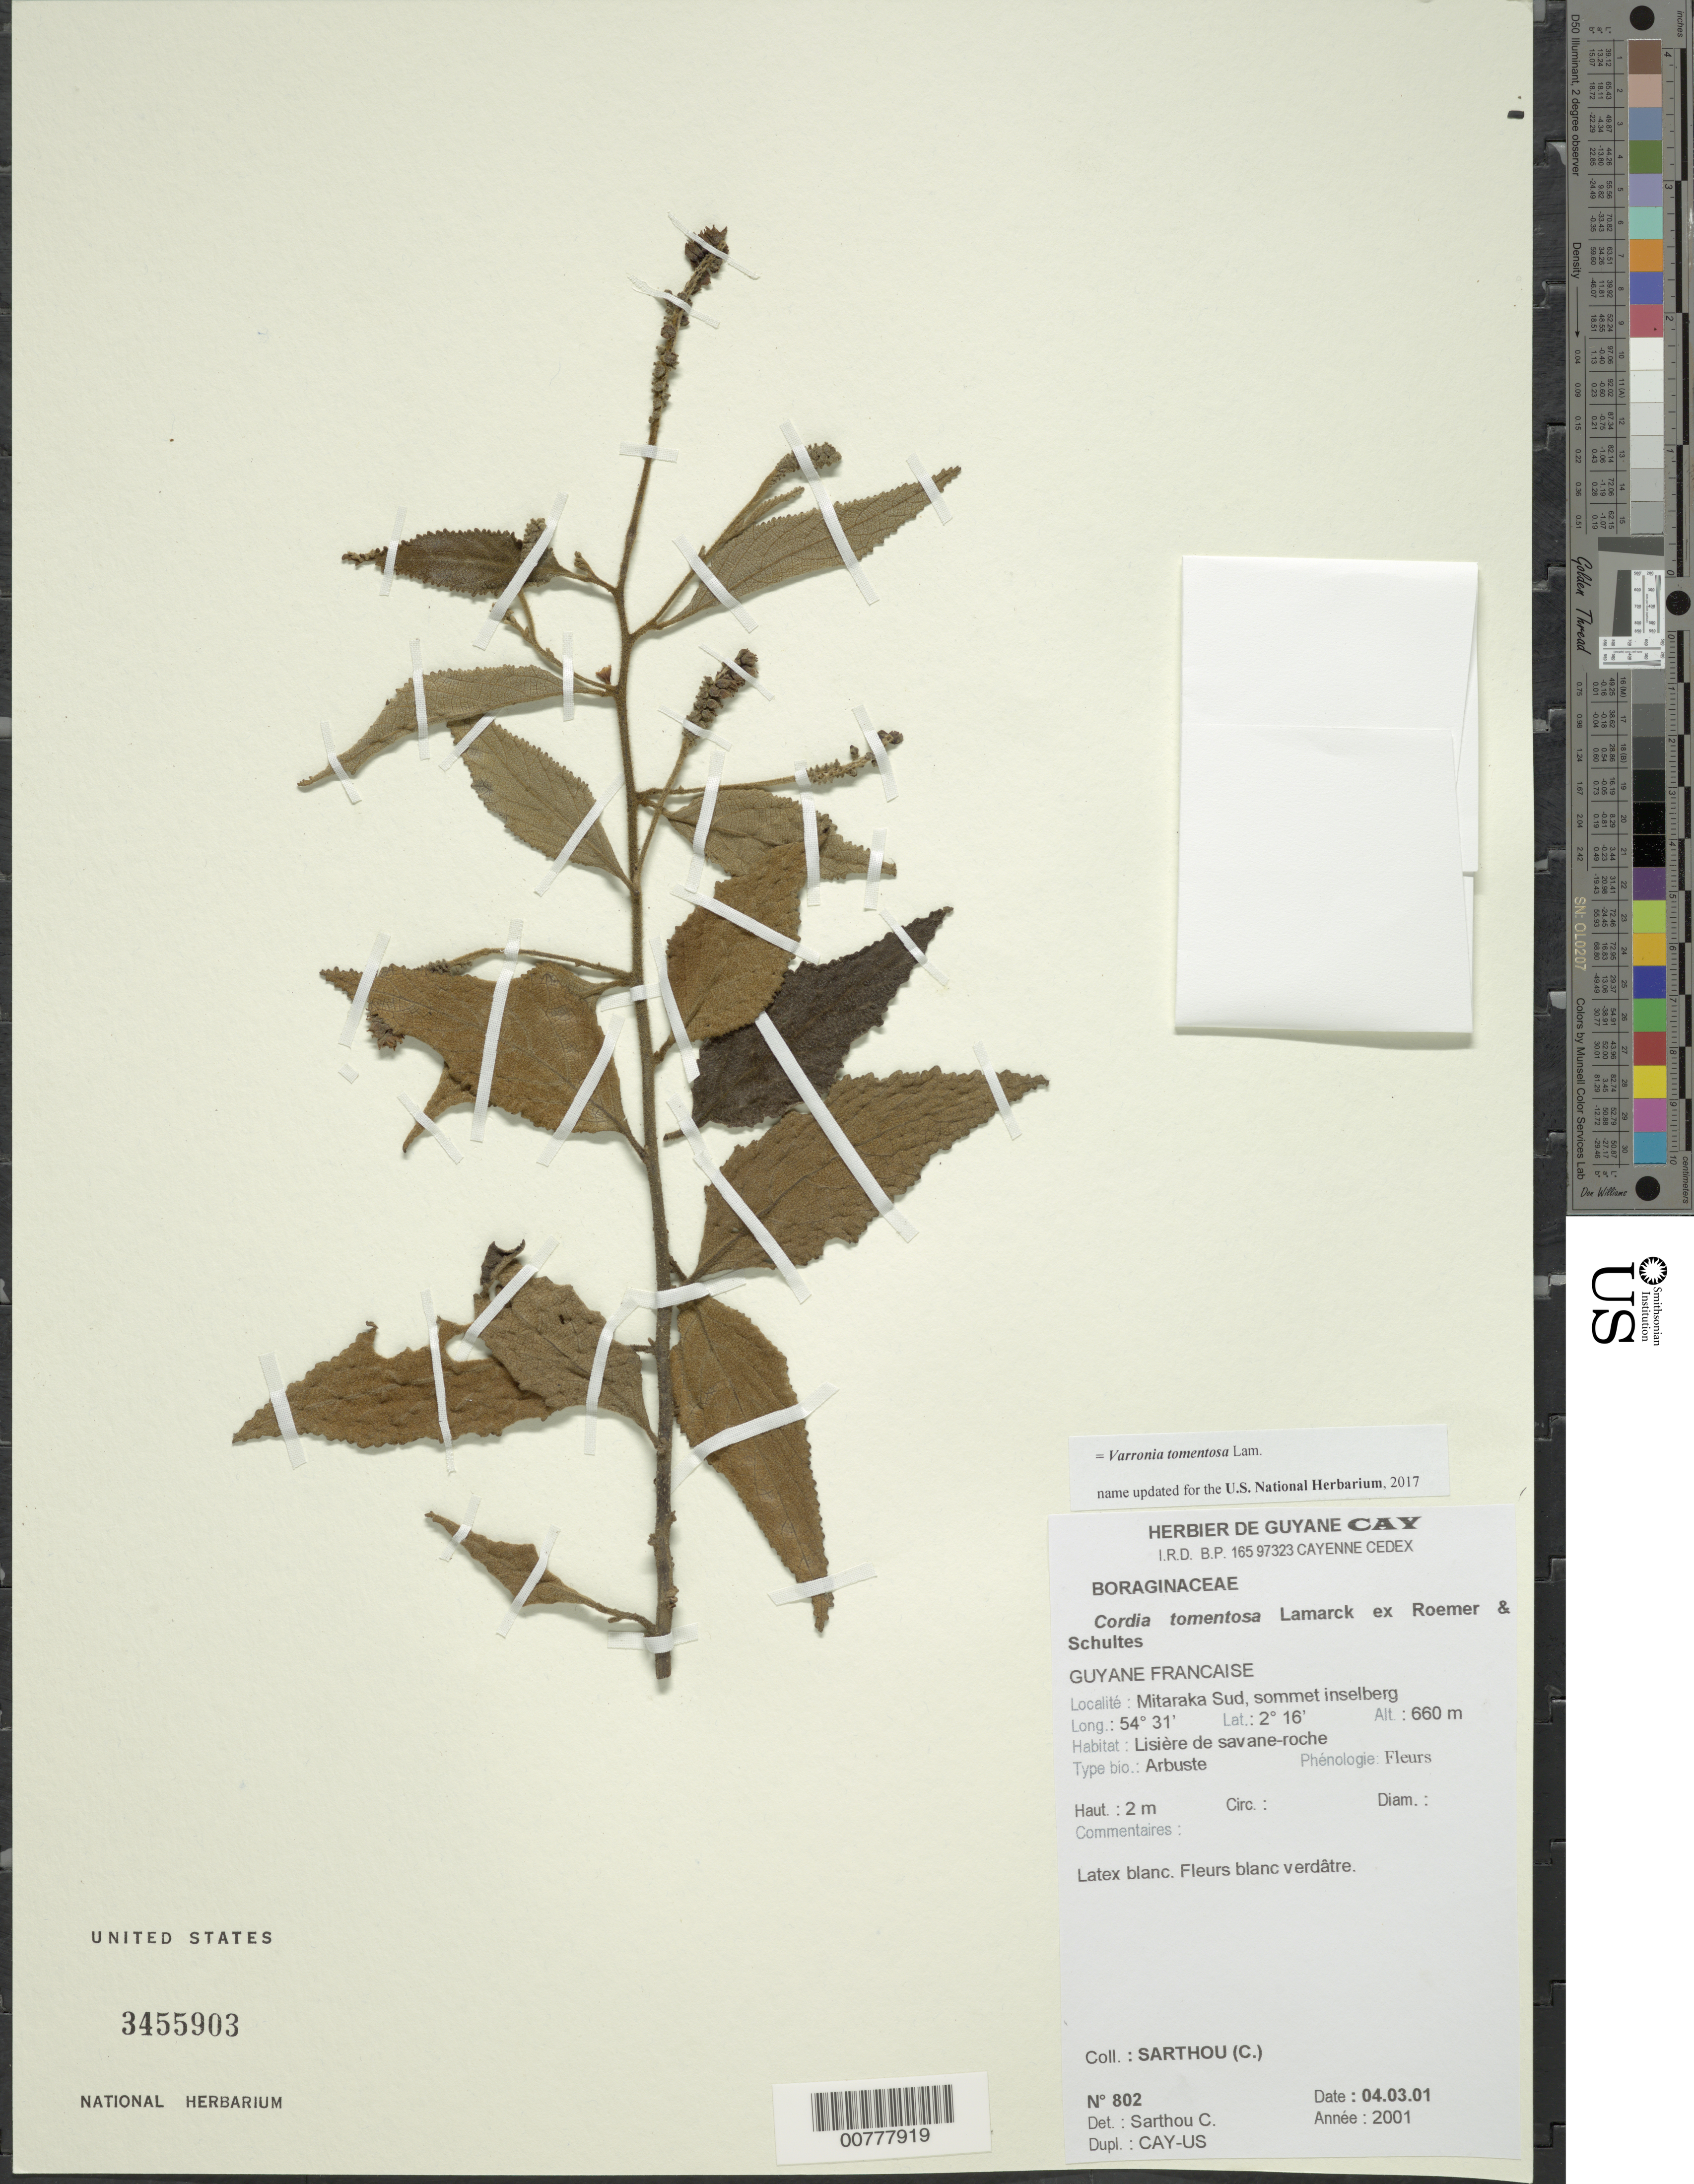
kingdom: Plantae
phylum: Tracheophyta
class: Magnoliopsida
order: Boraginales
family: Cordiaceae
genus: Cordia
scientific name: Cordia tomentosa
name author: (Lam.) Roem. & Schult.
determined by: Sarthou, C.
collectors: C. Sarthou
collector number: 802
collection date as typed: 4-Mar-01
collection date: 2001-03-04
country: French Guiana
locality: Mitaraka Sud, sommet inselberg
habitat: Lisière de savane-roche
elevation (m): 660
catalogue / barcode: US 3455903